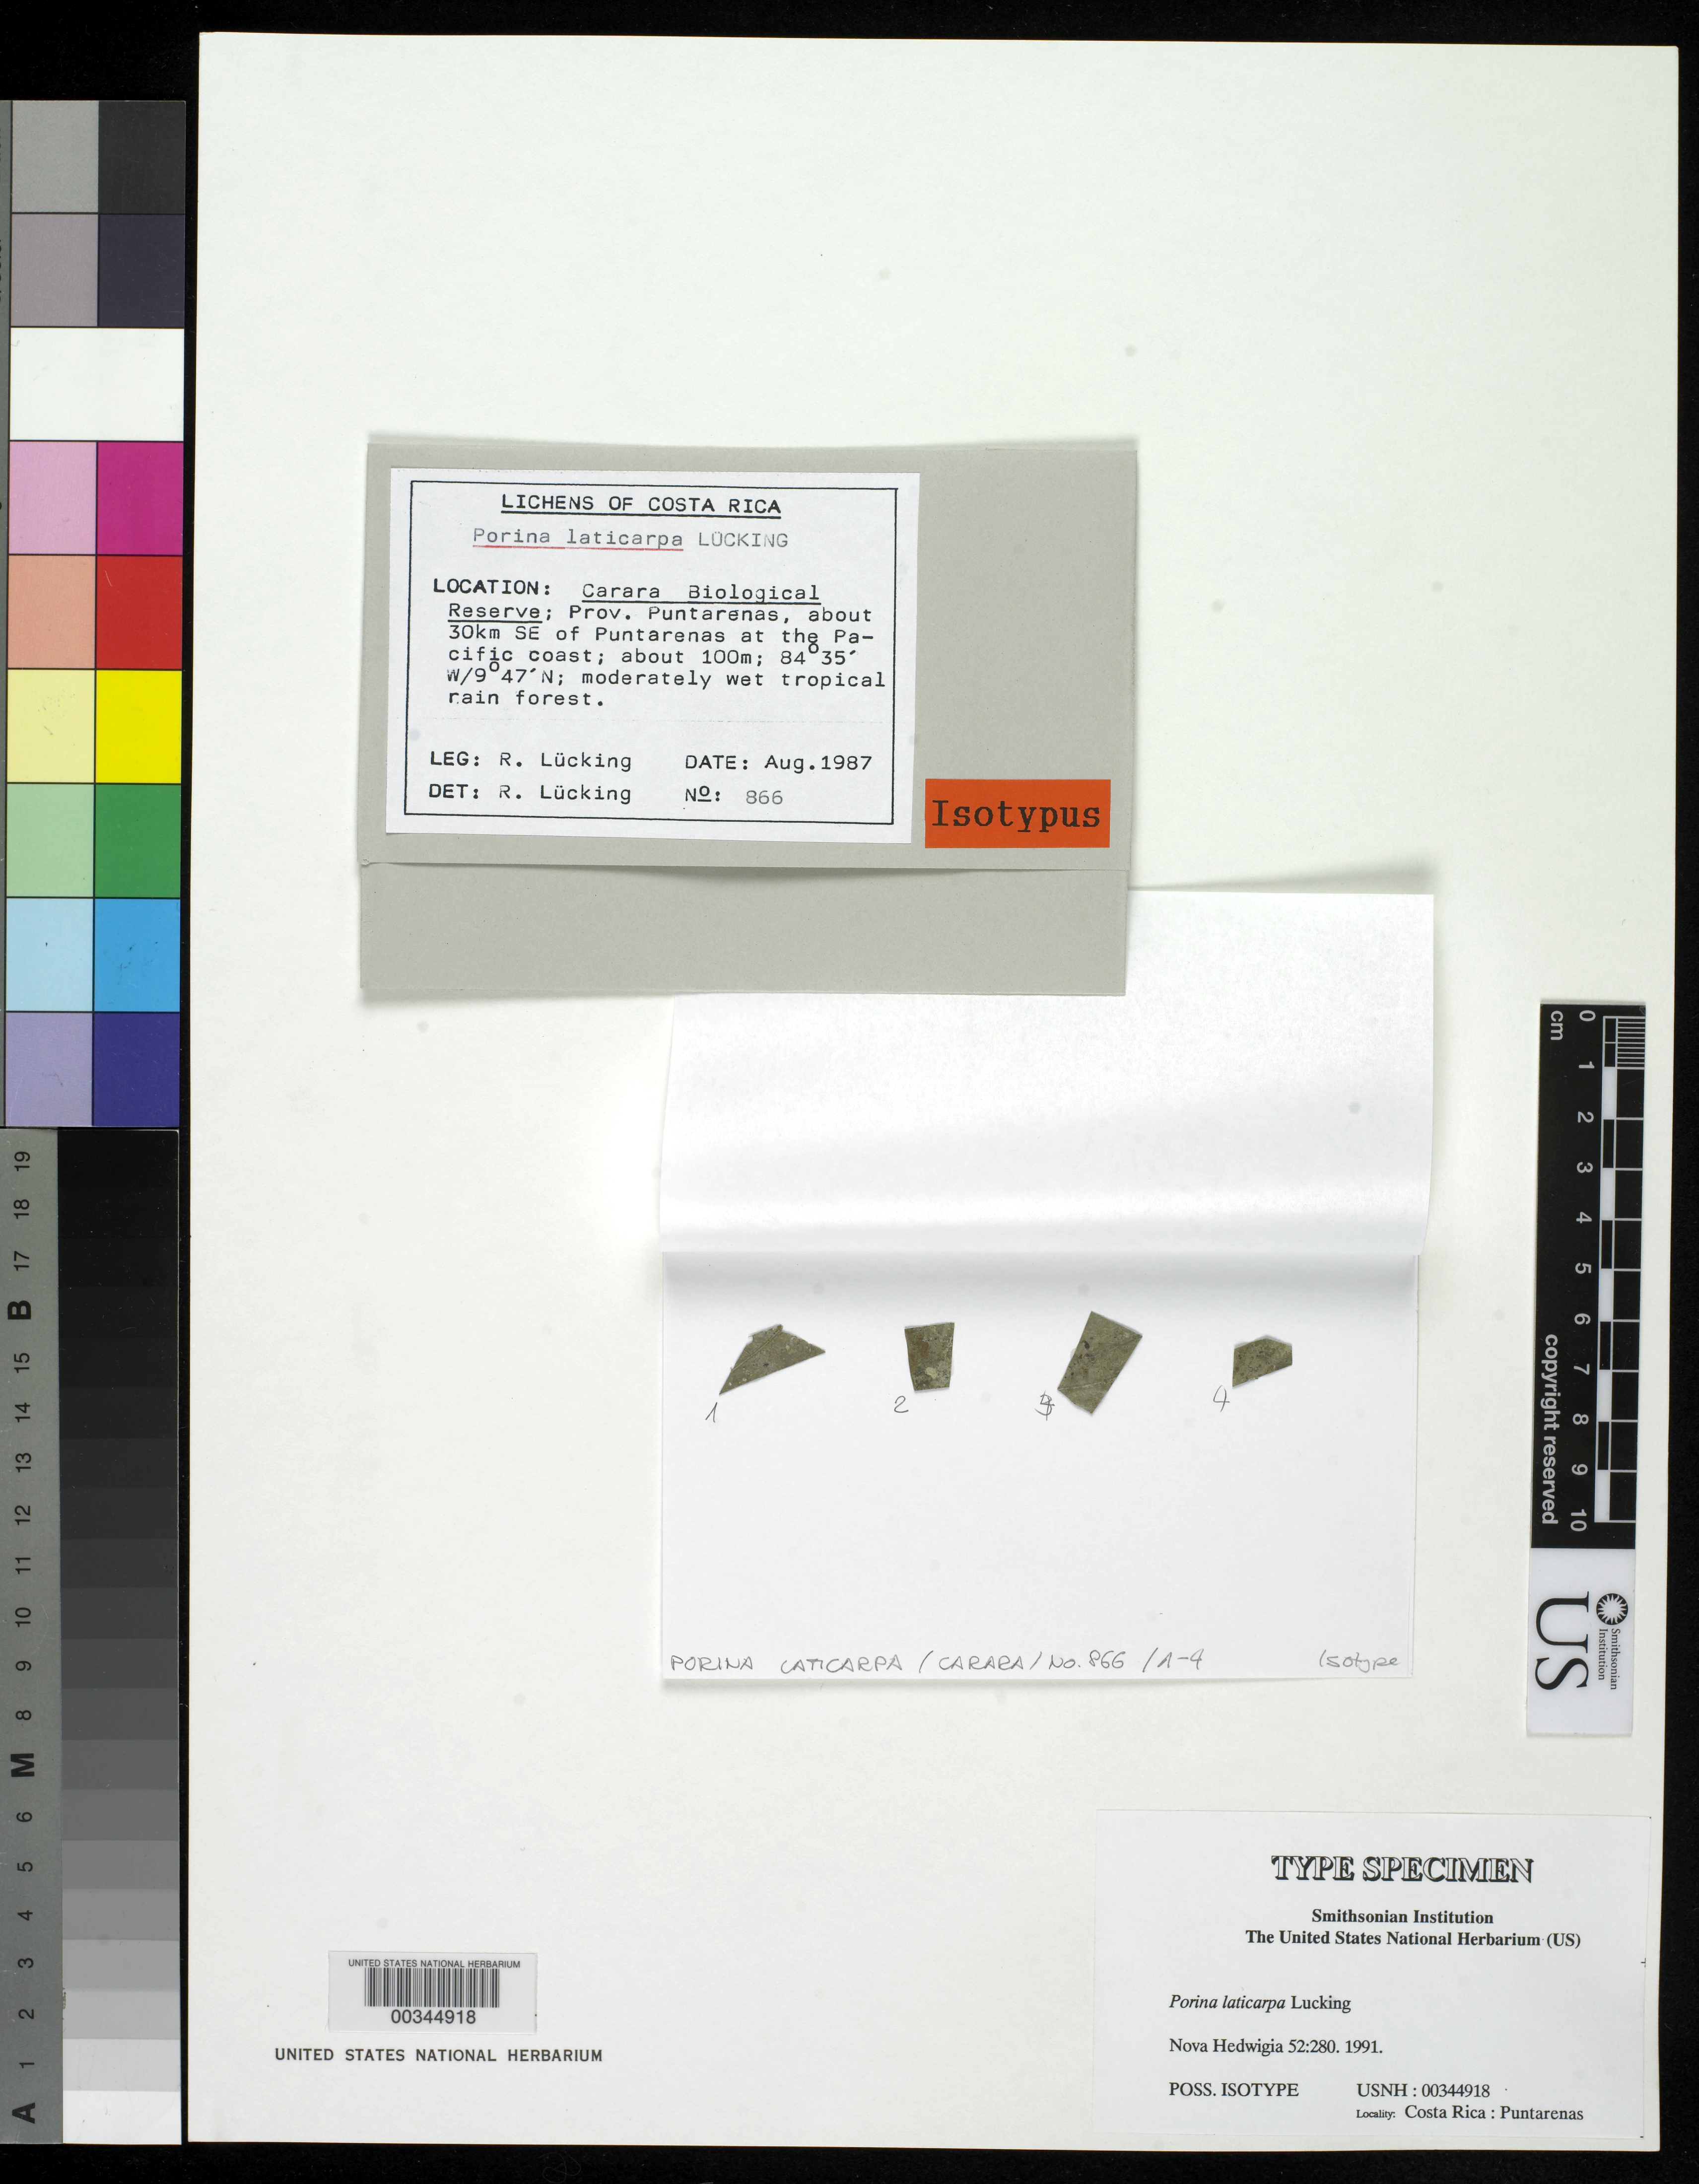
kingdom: Fungi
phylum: Ascomycota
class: Lecanoromycetes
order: Ostropales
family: Porinaceae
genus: Porina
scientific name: Porina laticarpa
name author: Lücking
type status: Possible Isotype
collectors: R. Lücking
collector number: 866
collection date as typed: Aug 1987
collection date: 1987-08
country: Costa Rica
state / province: Puntarenas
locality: Carara Biological Reserve, ca. 30 km SE of Puntarenas at the Pacific coast.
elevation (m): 100